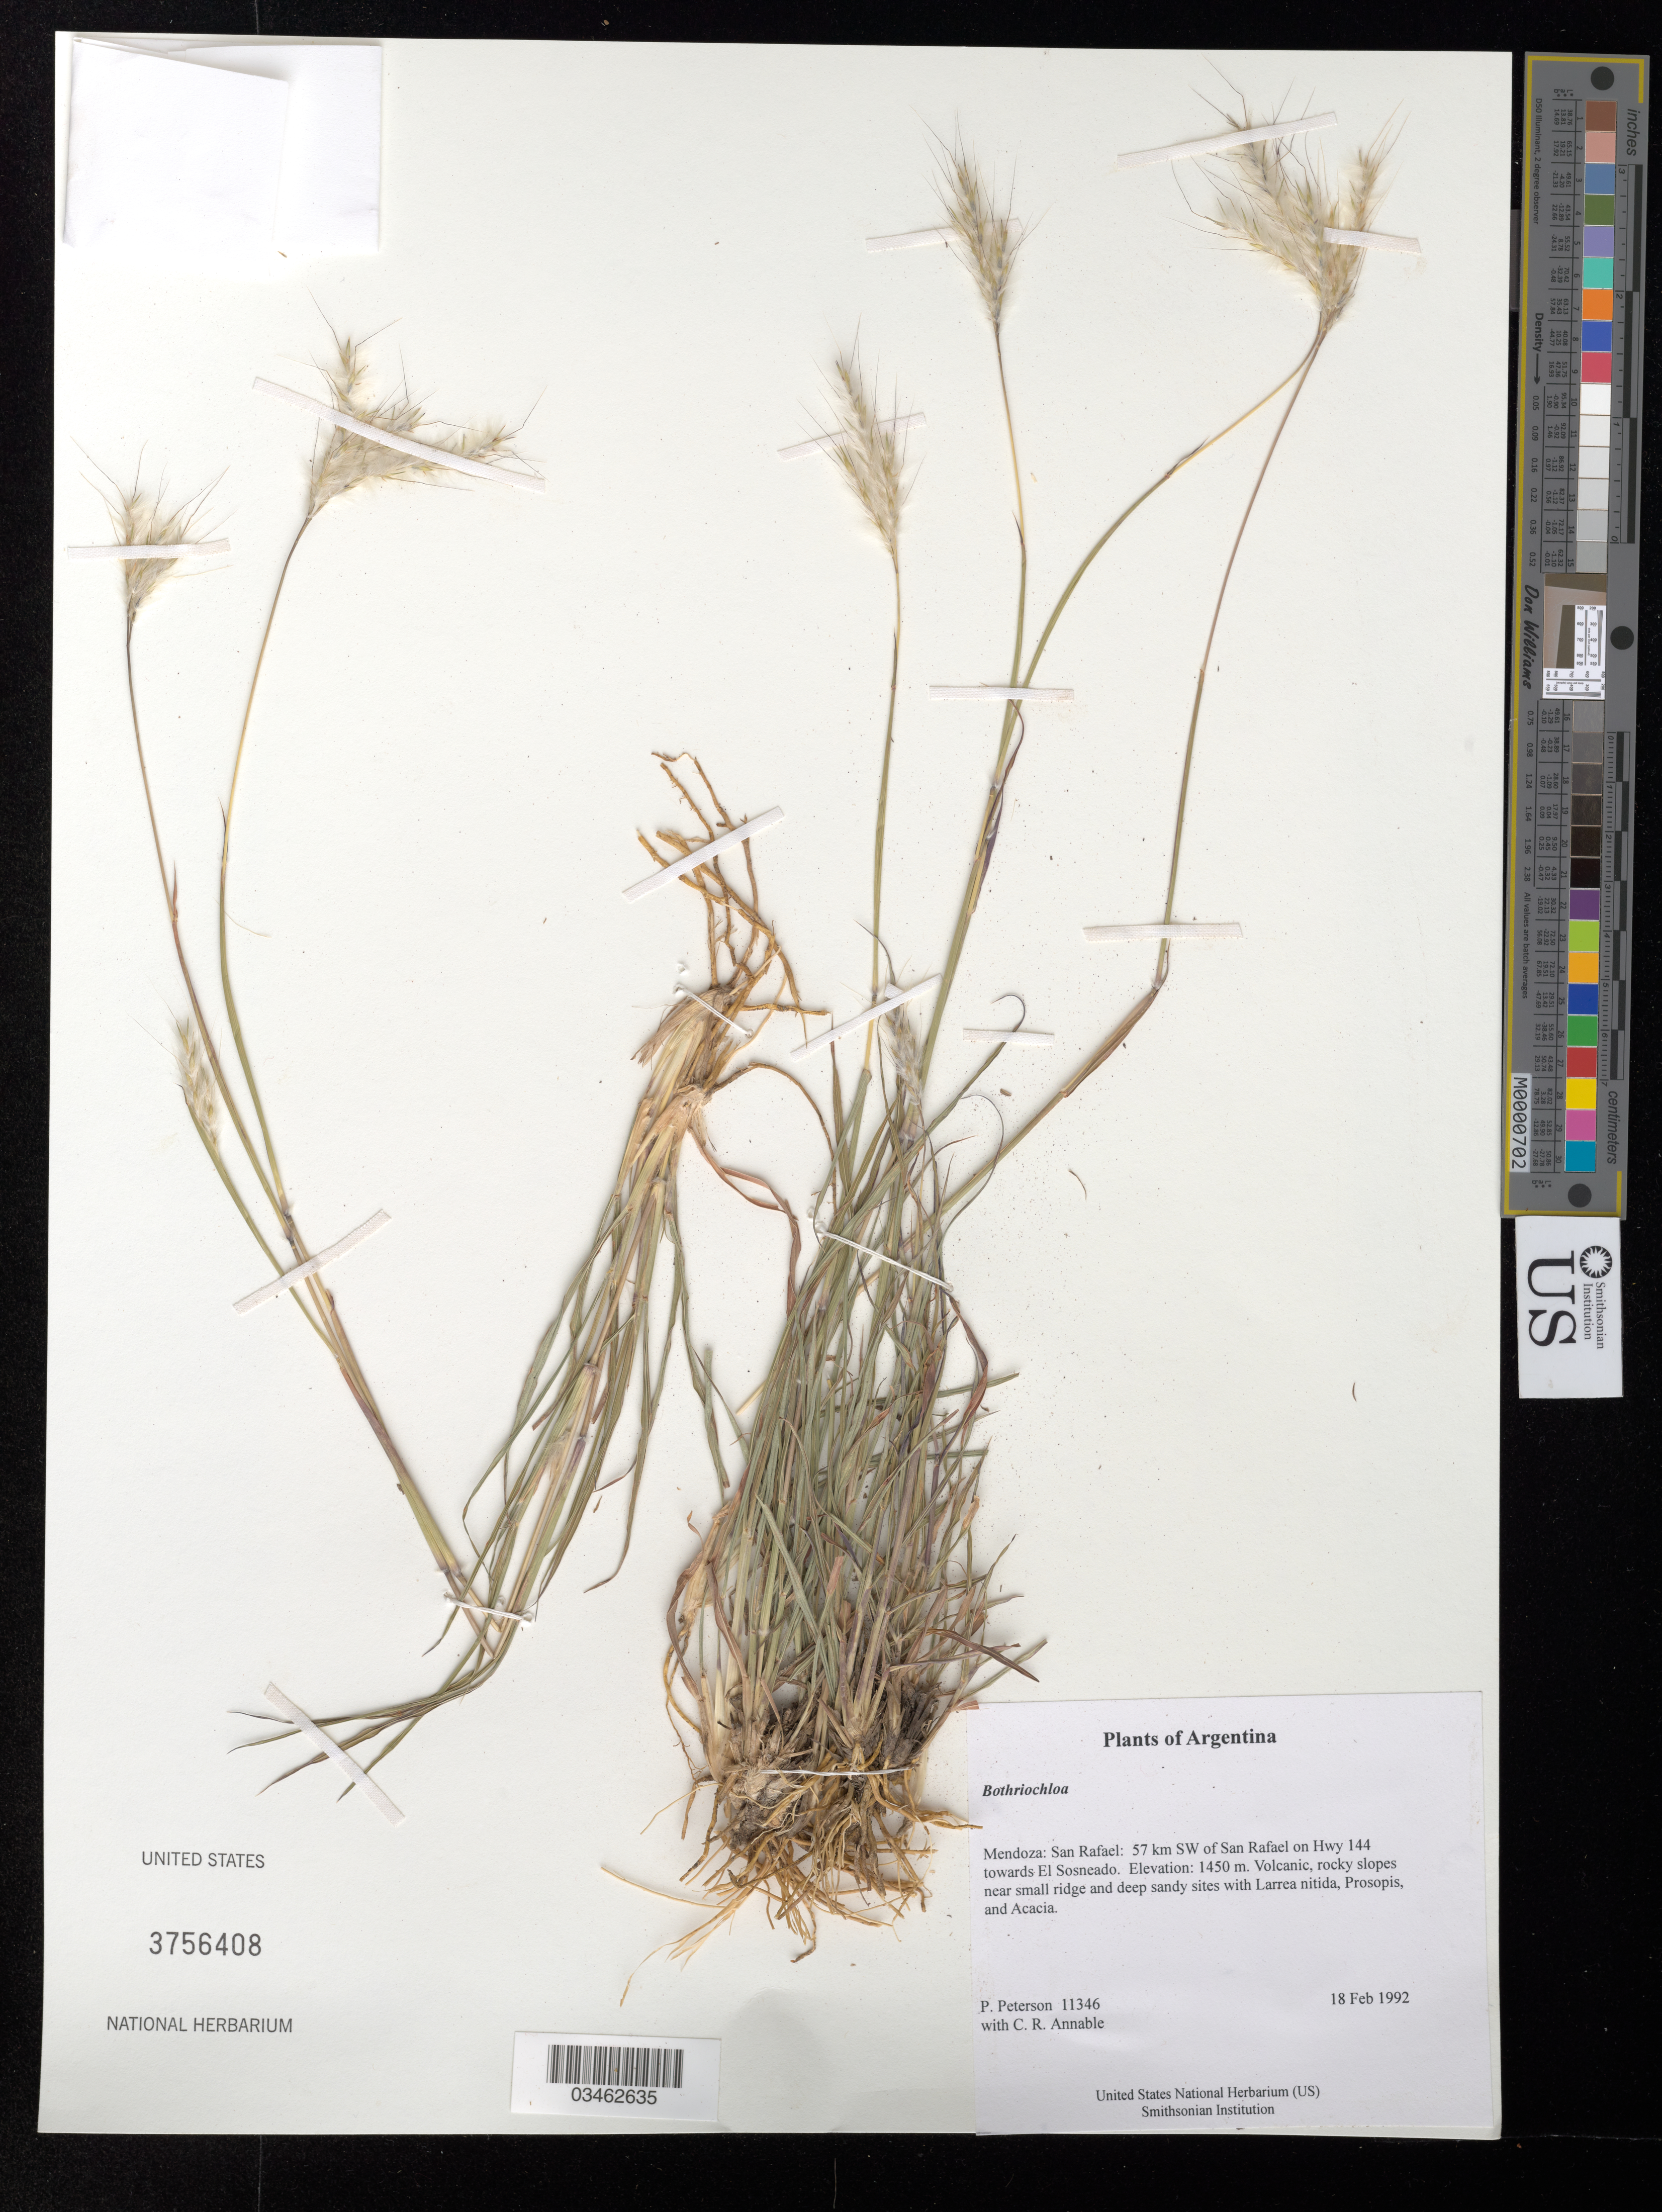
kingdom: Plantae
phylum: Tracheophyta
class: Liliopsida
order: Poales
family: Poaceae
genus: Bothriochloa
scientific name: Bothriochloa sp.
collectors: P. M. Peterson & C. R. Annable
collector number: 11346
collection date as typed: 18 Feb 1992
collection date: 1992-02-18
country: Argentina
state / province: Mendoza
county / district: San Rafael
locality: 57 km SW of San Rafael on Hwy 144 towards El Sosneado.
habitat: Volcanic, rocky slopes near small ridge and deep sandy sites with Larrea nitida, Prosopis, and Acacia.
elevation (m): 1450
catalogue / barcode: US 3756408